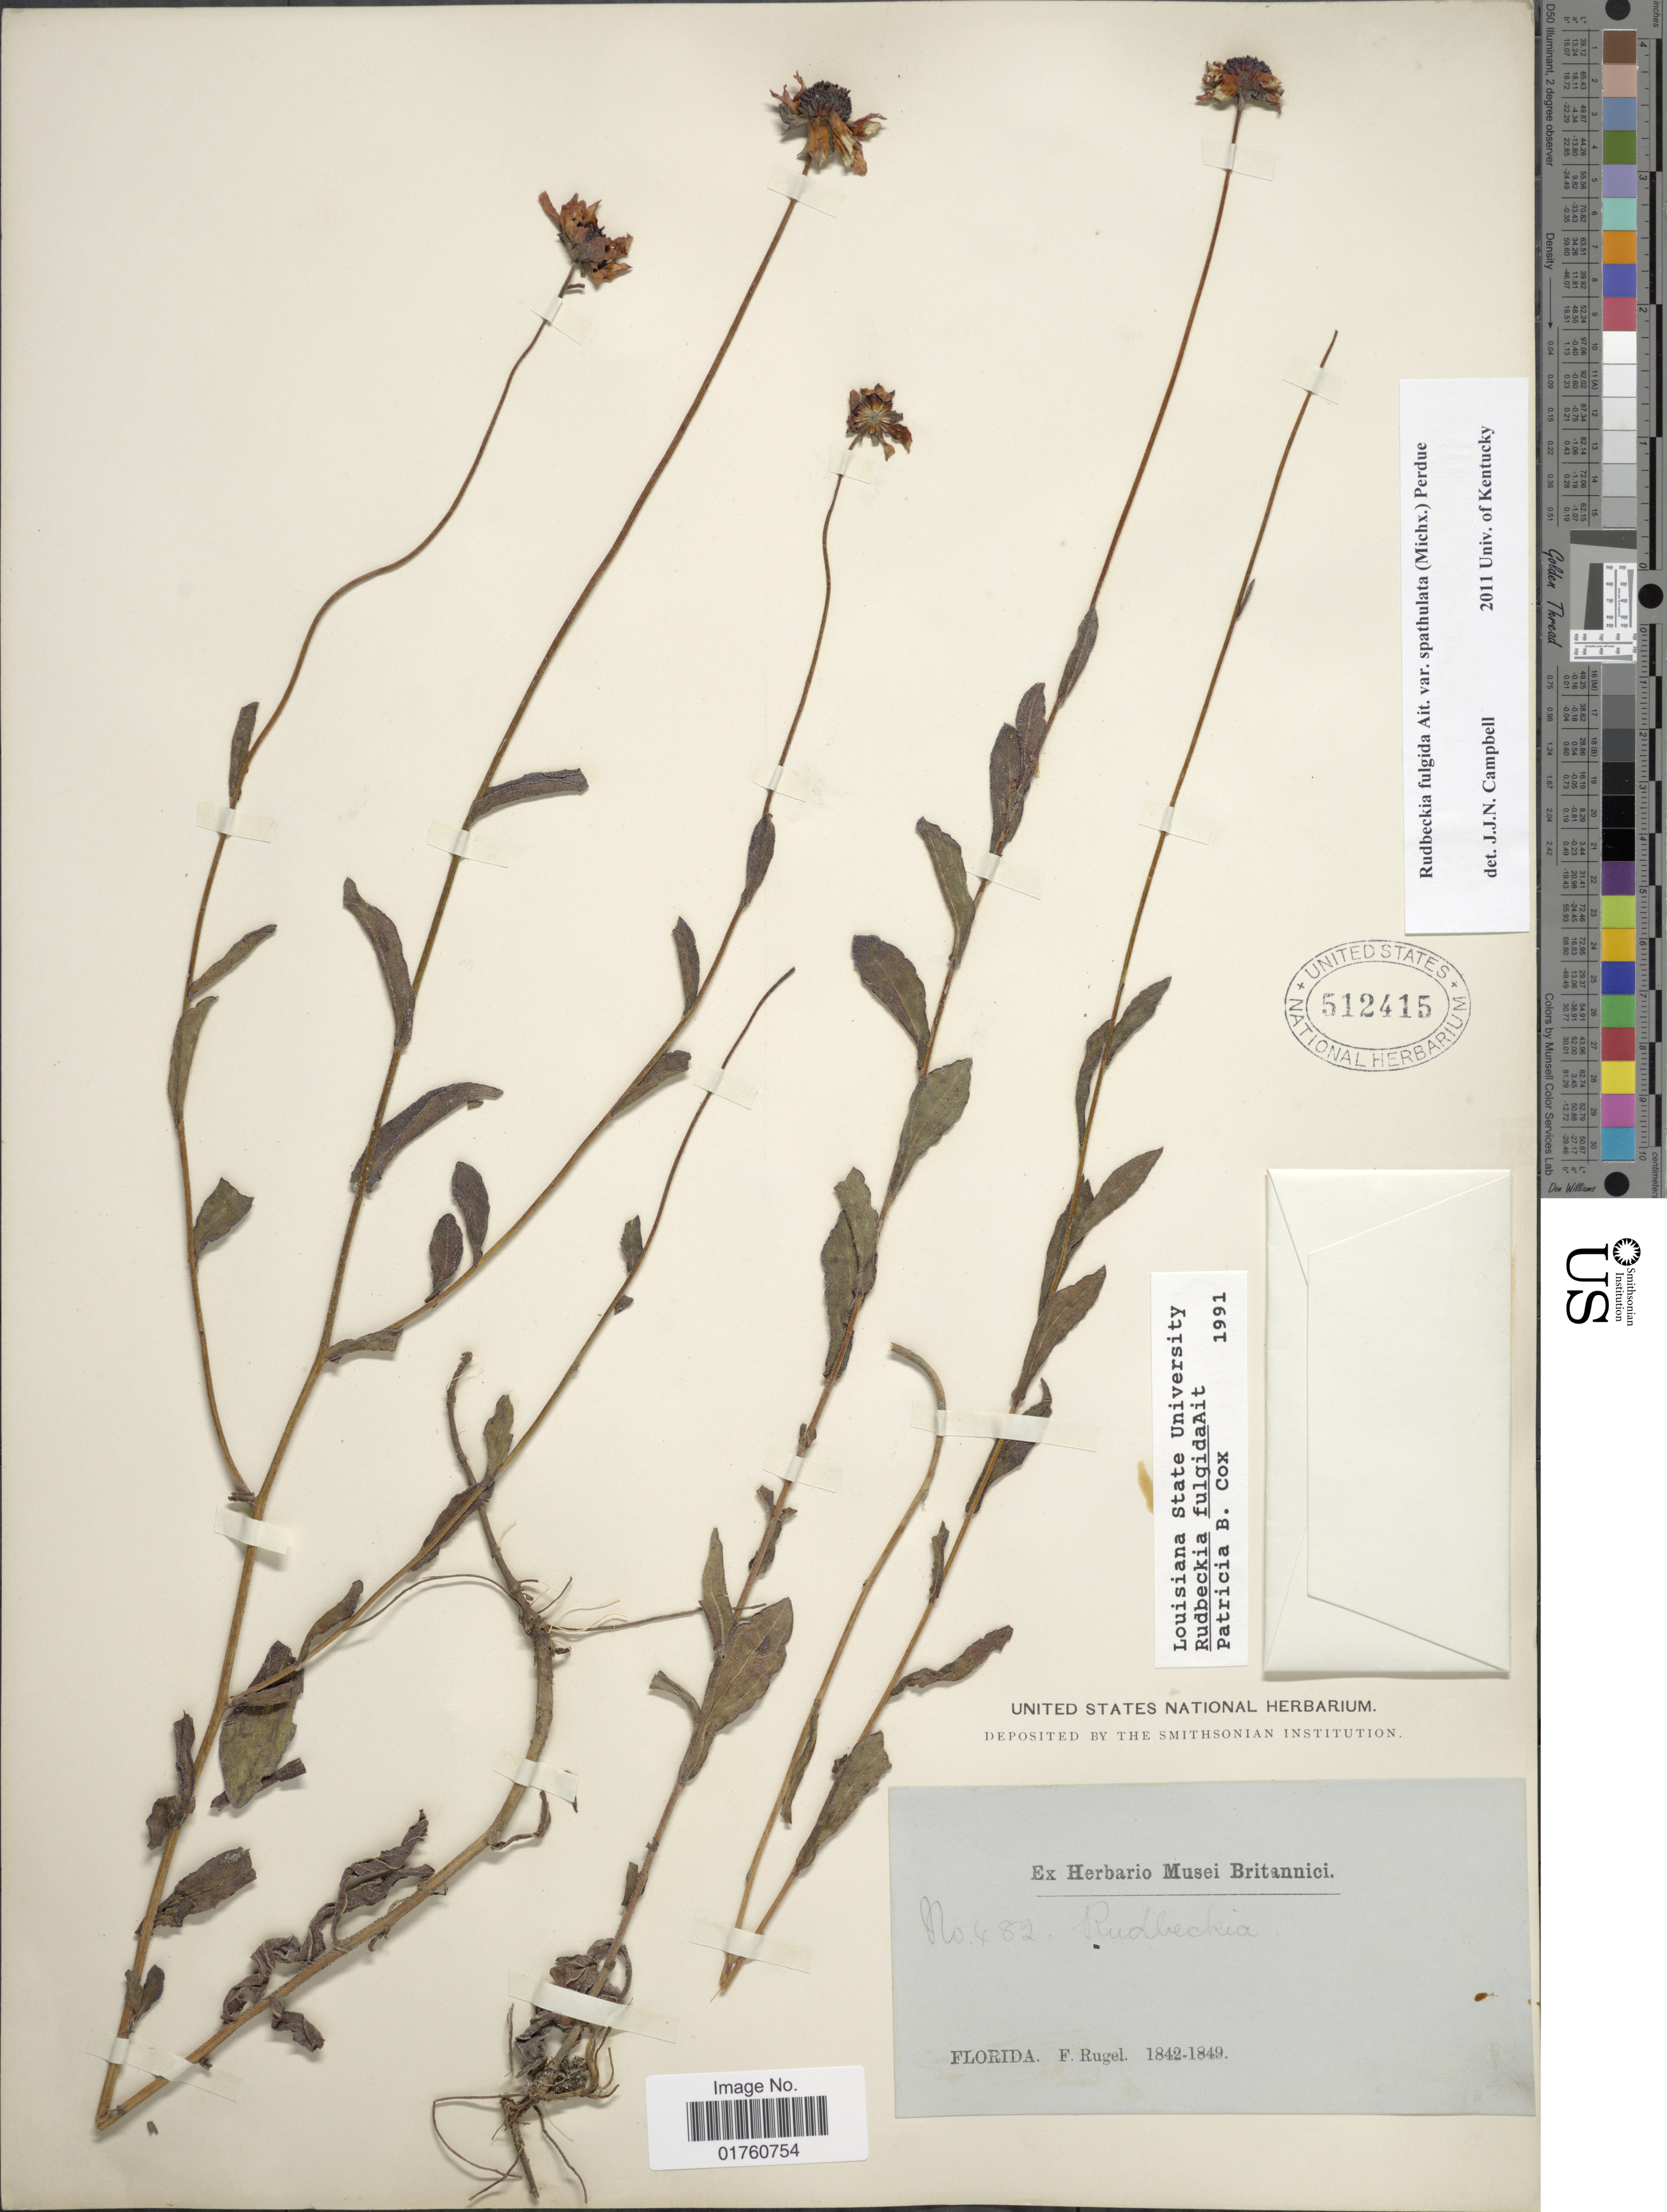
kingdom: Plantae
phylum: Tracheophyta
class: Magnoliopsida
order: Asterales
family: Asteraceae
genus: Rudbeckia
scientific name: Rudbeckia fulgida var. fulgida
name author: Aiton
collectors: F. Rugel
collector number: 482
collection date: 1842/1849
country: United States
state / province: Florida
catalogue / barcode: US 512415